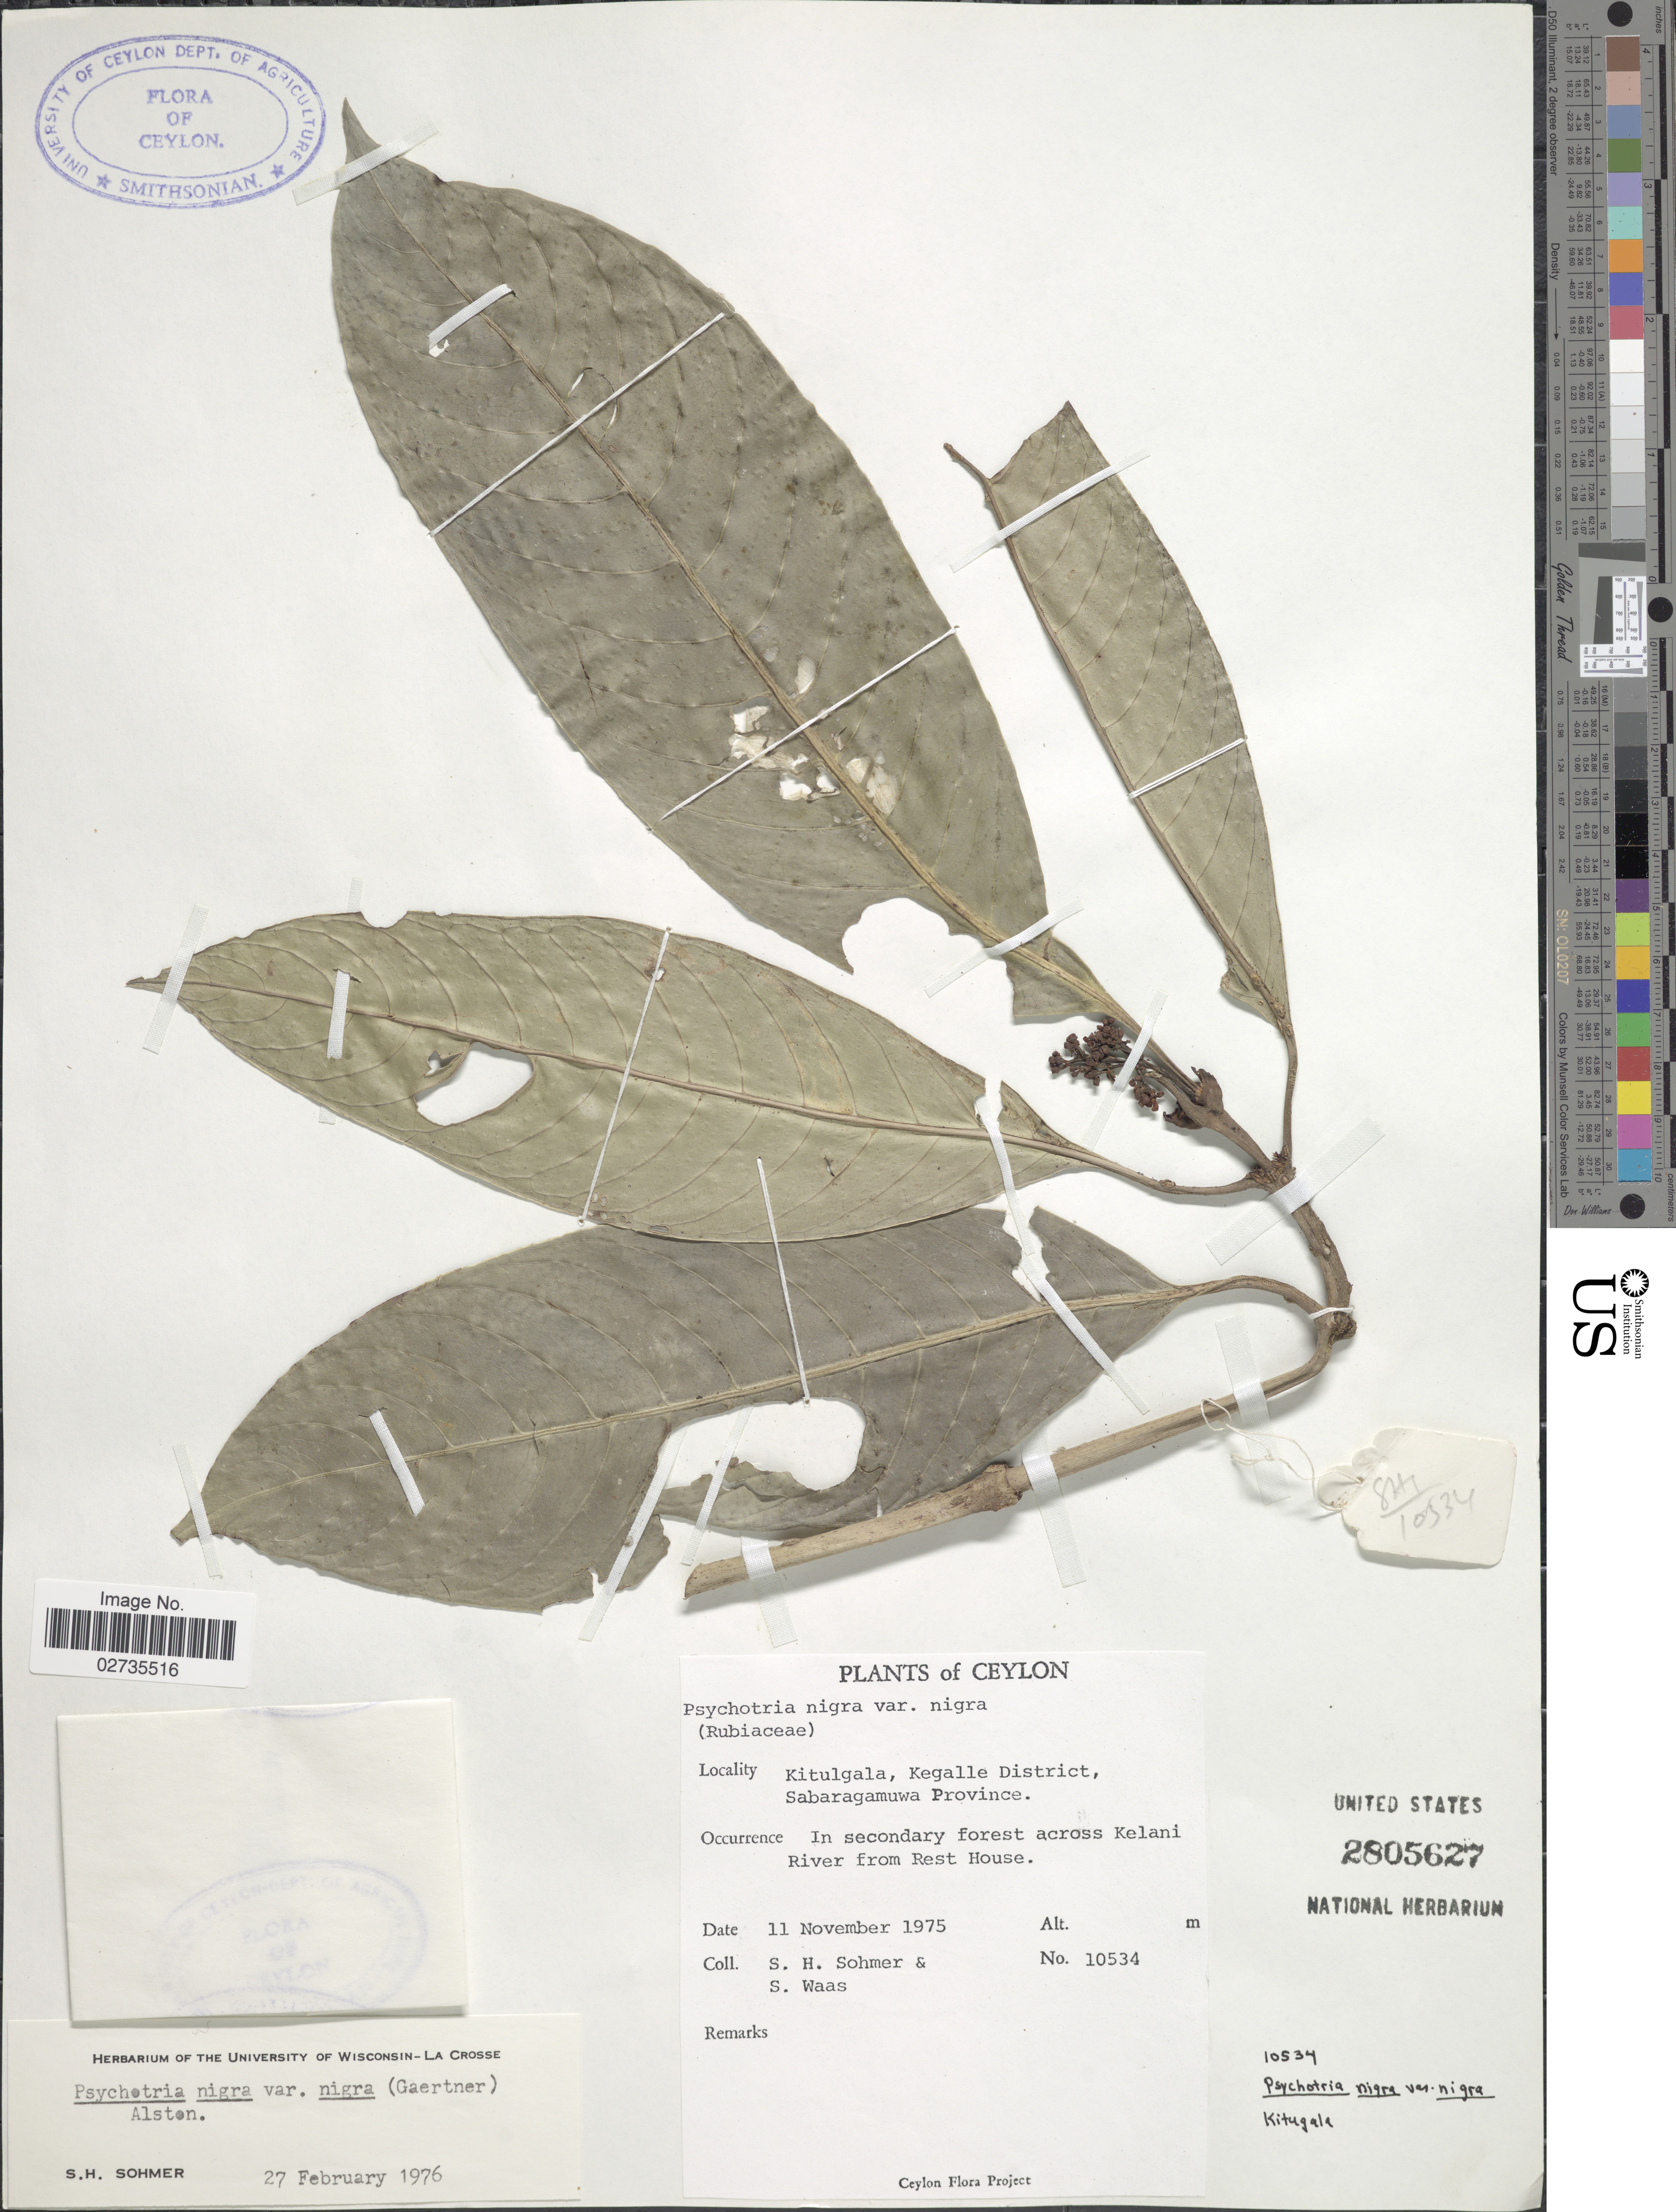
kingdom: Plantae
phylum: Tracheophyta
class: Magnoliopsida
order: Gentianales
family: Rubiaceae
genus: Psychotria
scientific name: Psychotria nigra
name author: (Gaertn.) Alston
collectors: S. H. Sohmer & S. Waas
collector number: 10534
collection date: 1975-11-11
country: Sri Lanka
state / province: Sabaragamuwa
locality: Ceylon. Kitulgala, Kegalle District. Across Kelani River from Rest House.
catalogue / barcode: US 2805627